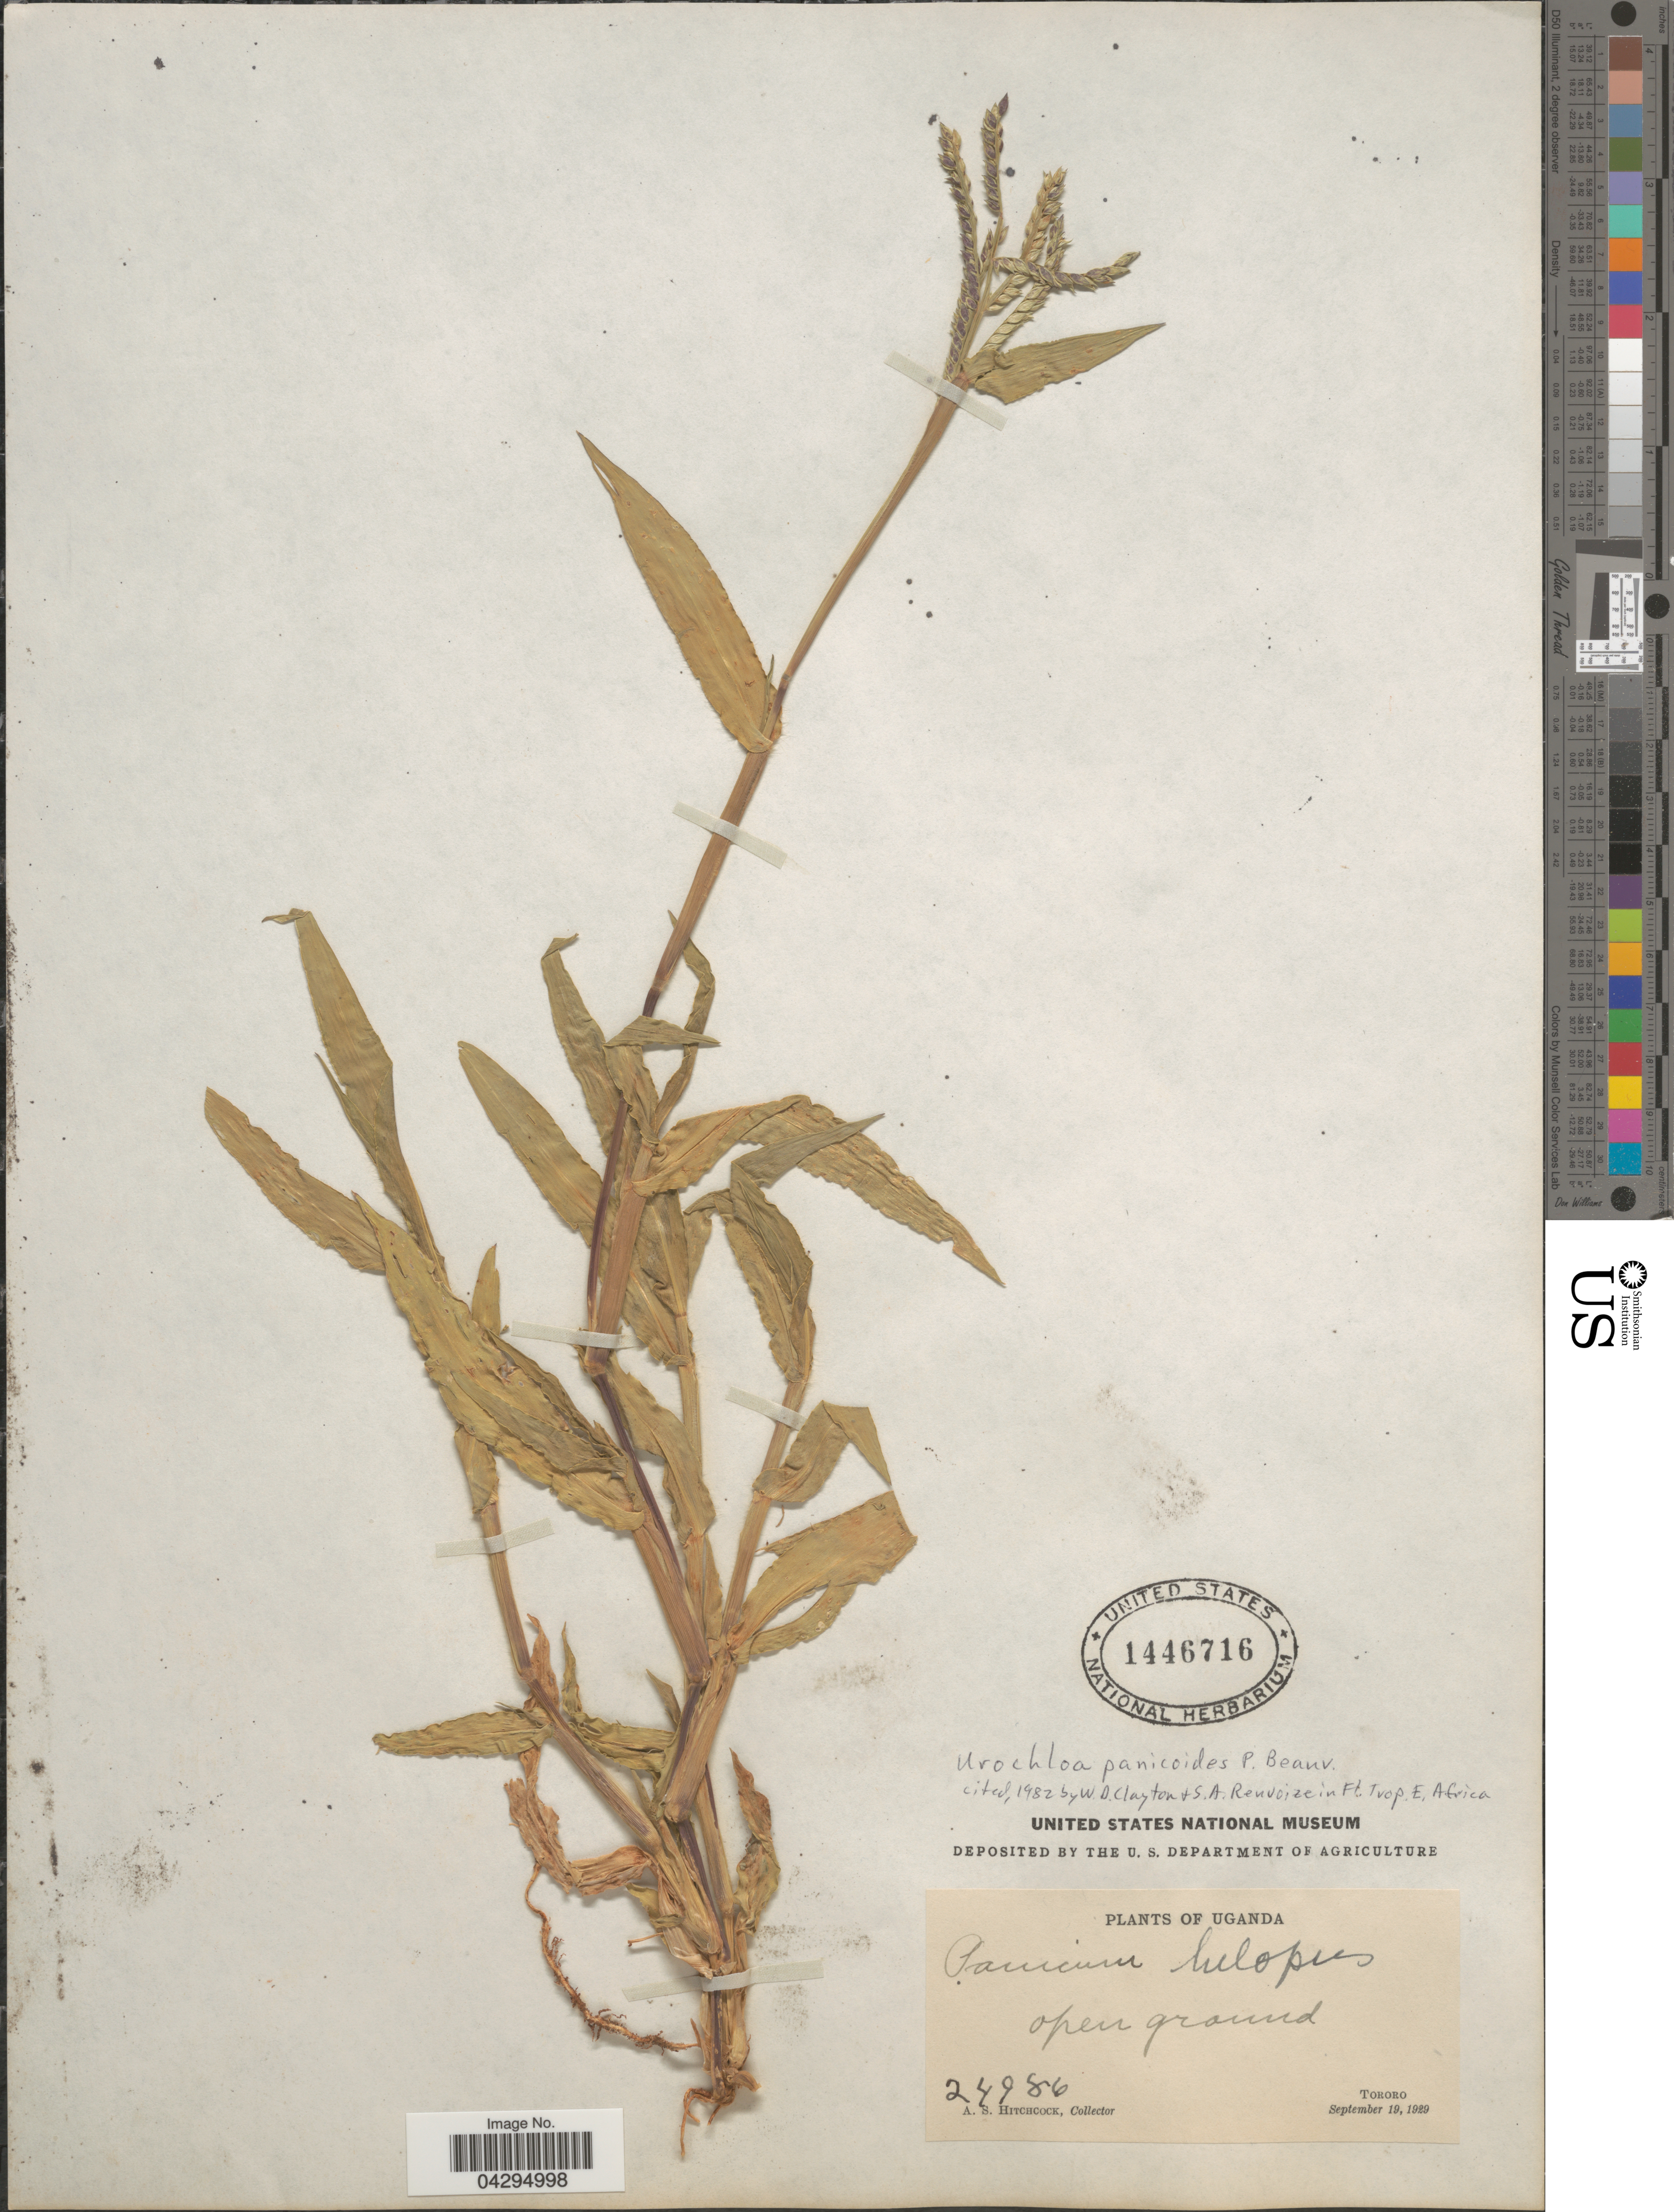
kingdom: Plantae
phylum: Tracheophyta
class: Liliopsida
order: Poales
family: Poaceae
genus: Urochloa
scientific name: Urochloa panicoides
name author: P. Beauv.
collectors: A. S. Hitchcock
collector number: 24986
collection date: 1929-09-19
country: Uganda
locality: Tororo.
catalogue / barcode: US 1446716